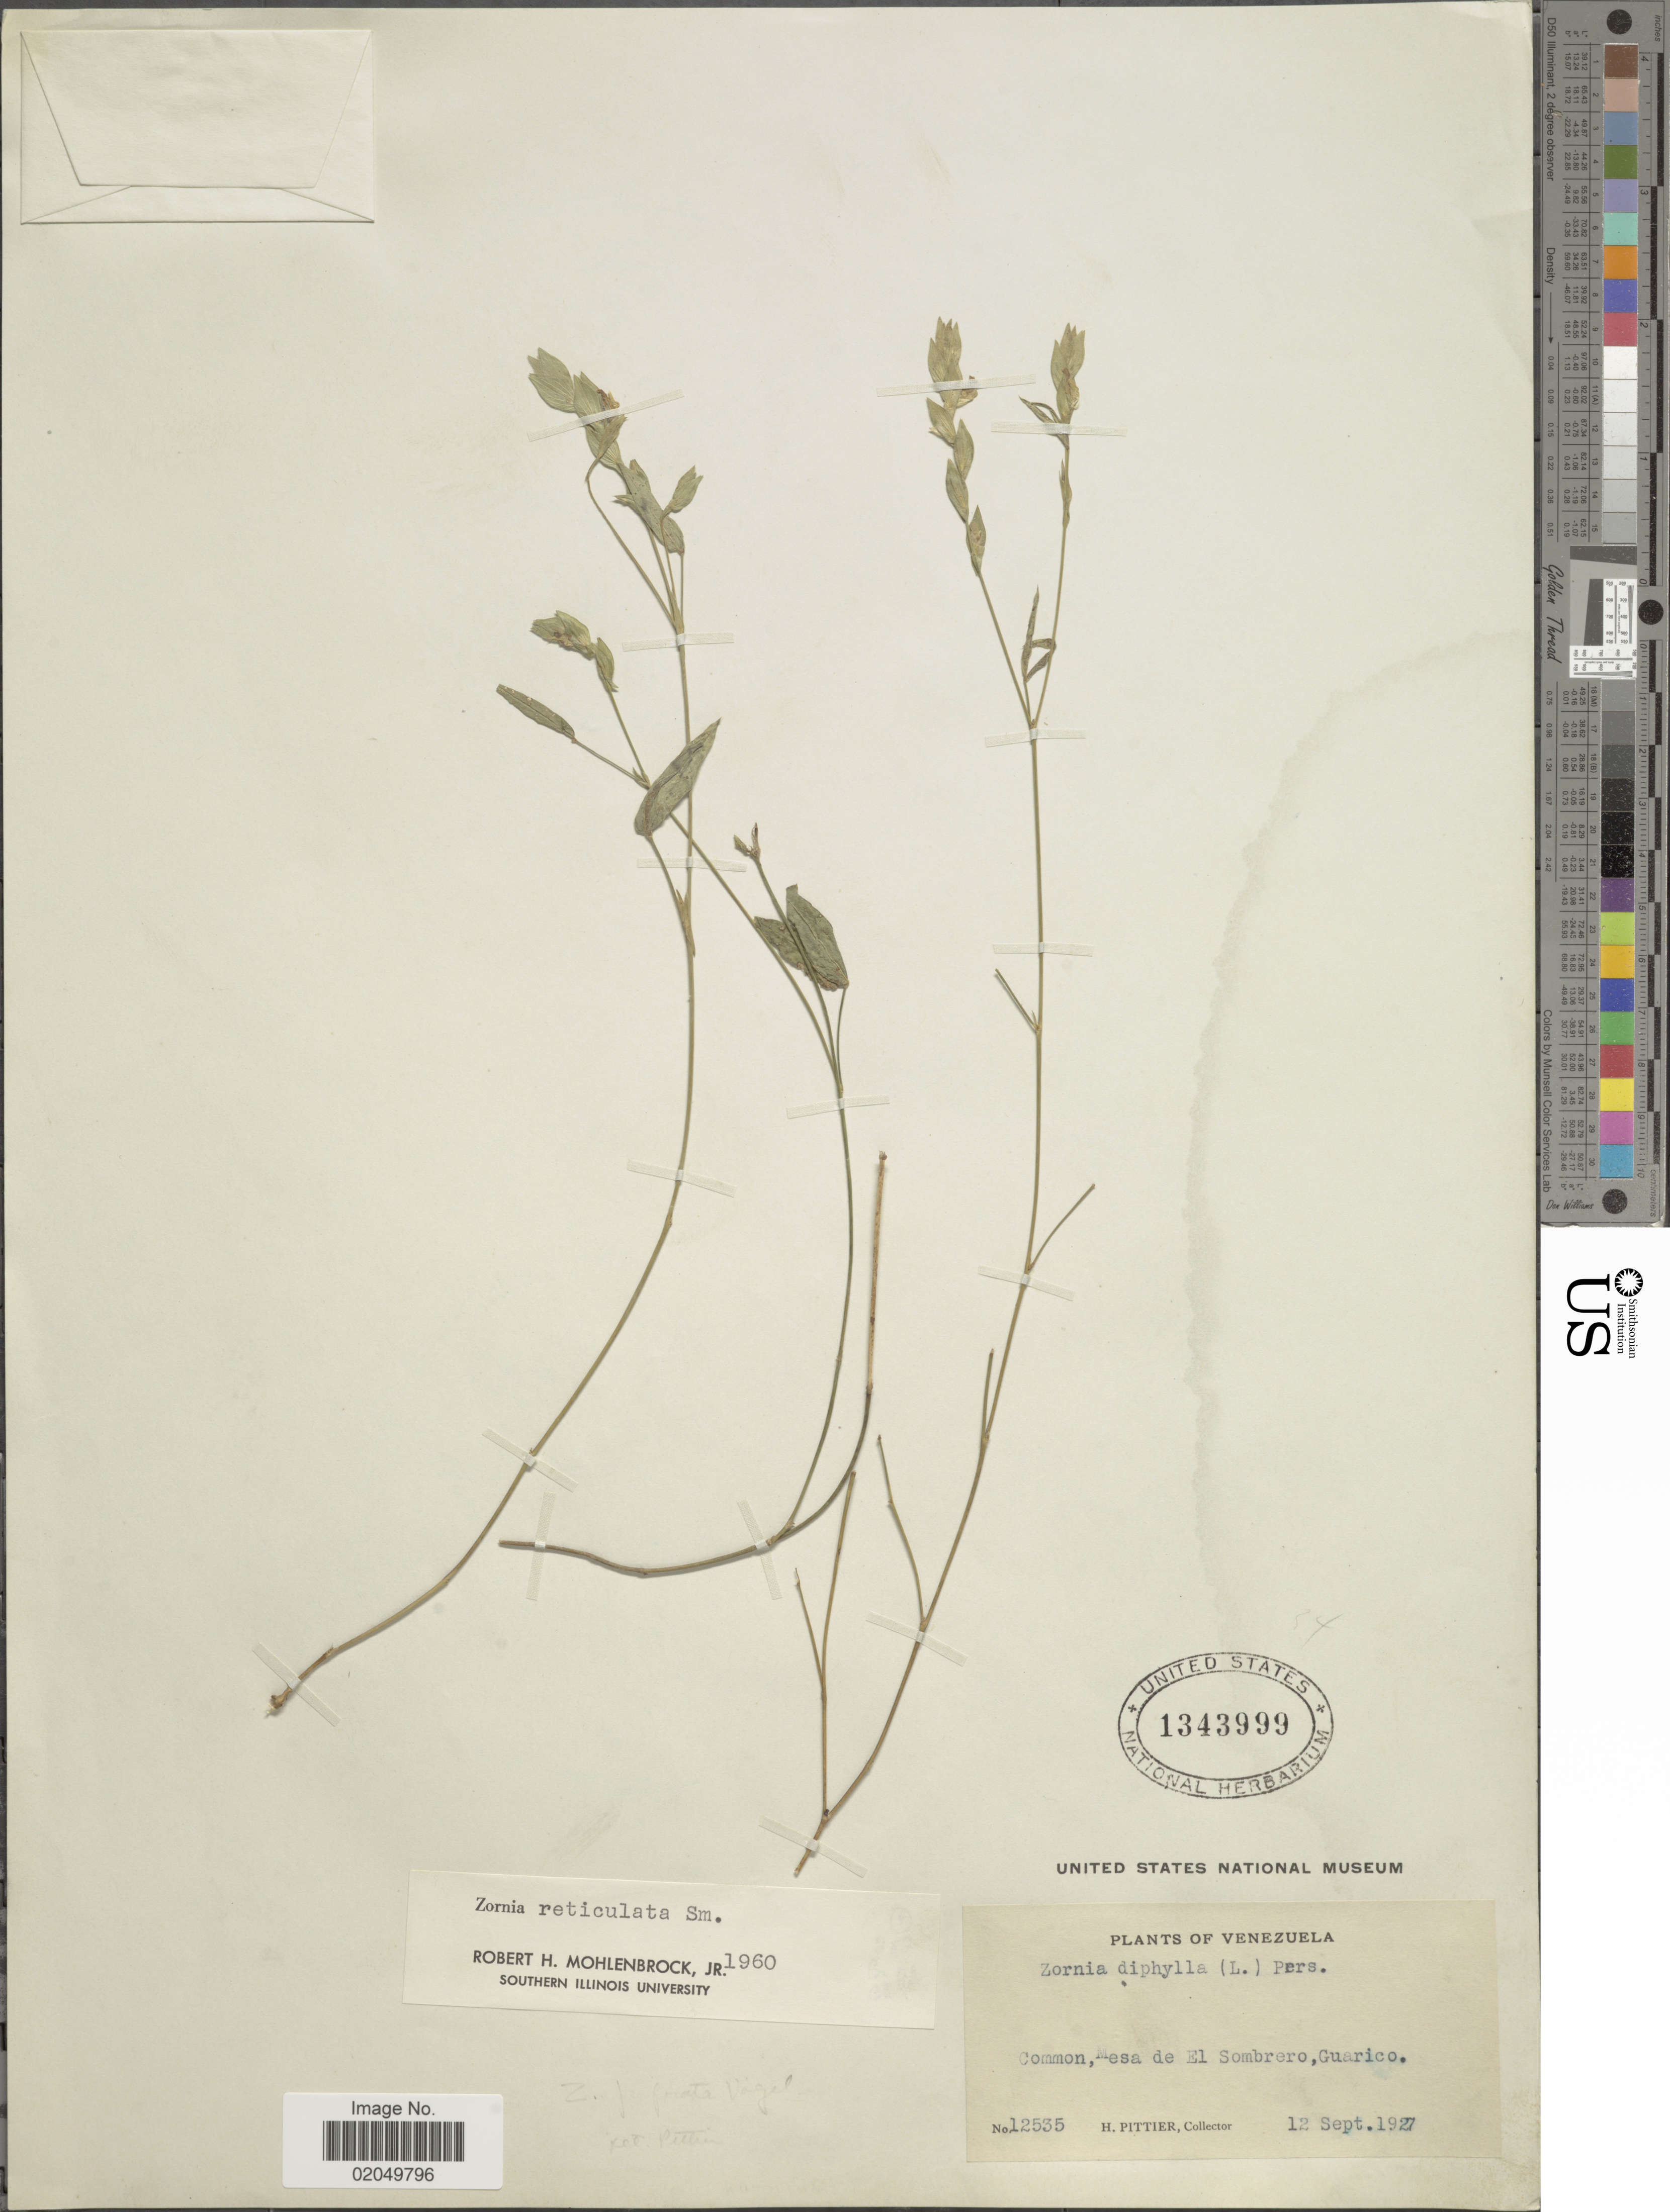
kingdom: Plantae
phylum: Tracheophyta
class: Magnoliopsida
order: Fabales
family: Fabaceae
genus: Zornia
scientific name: Zornia reticulata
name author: Sm.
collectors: H. F. Pittier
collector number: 12535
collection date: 1927-09-12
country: Venezuela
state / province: Guárico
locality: Mesa del El Sombrero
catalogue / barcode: US 1343999